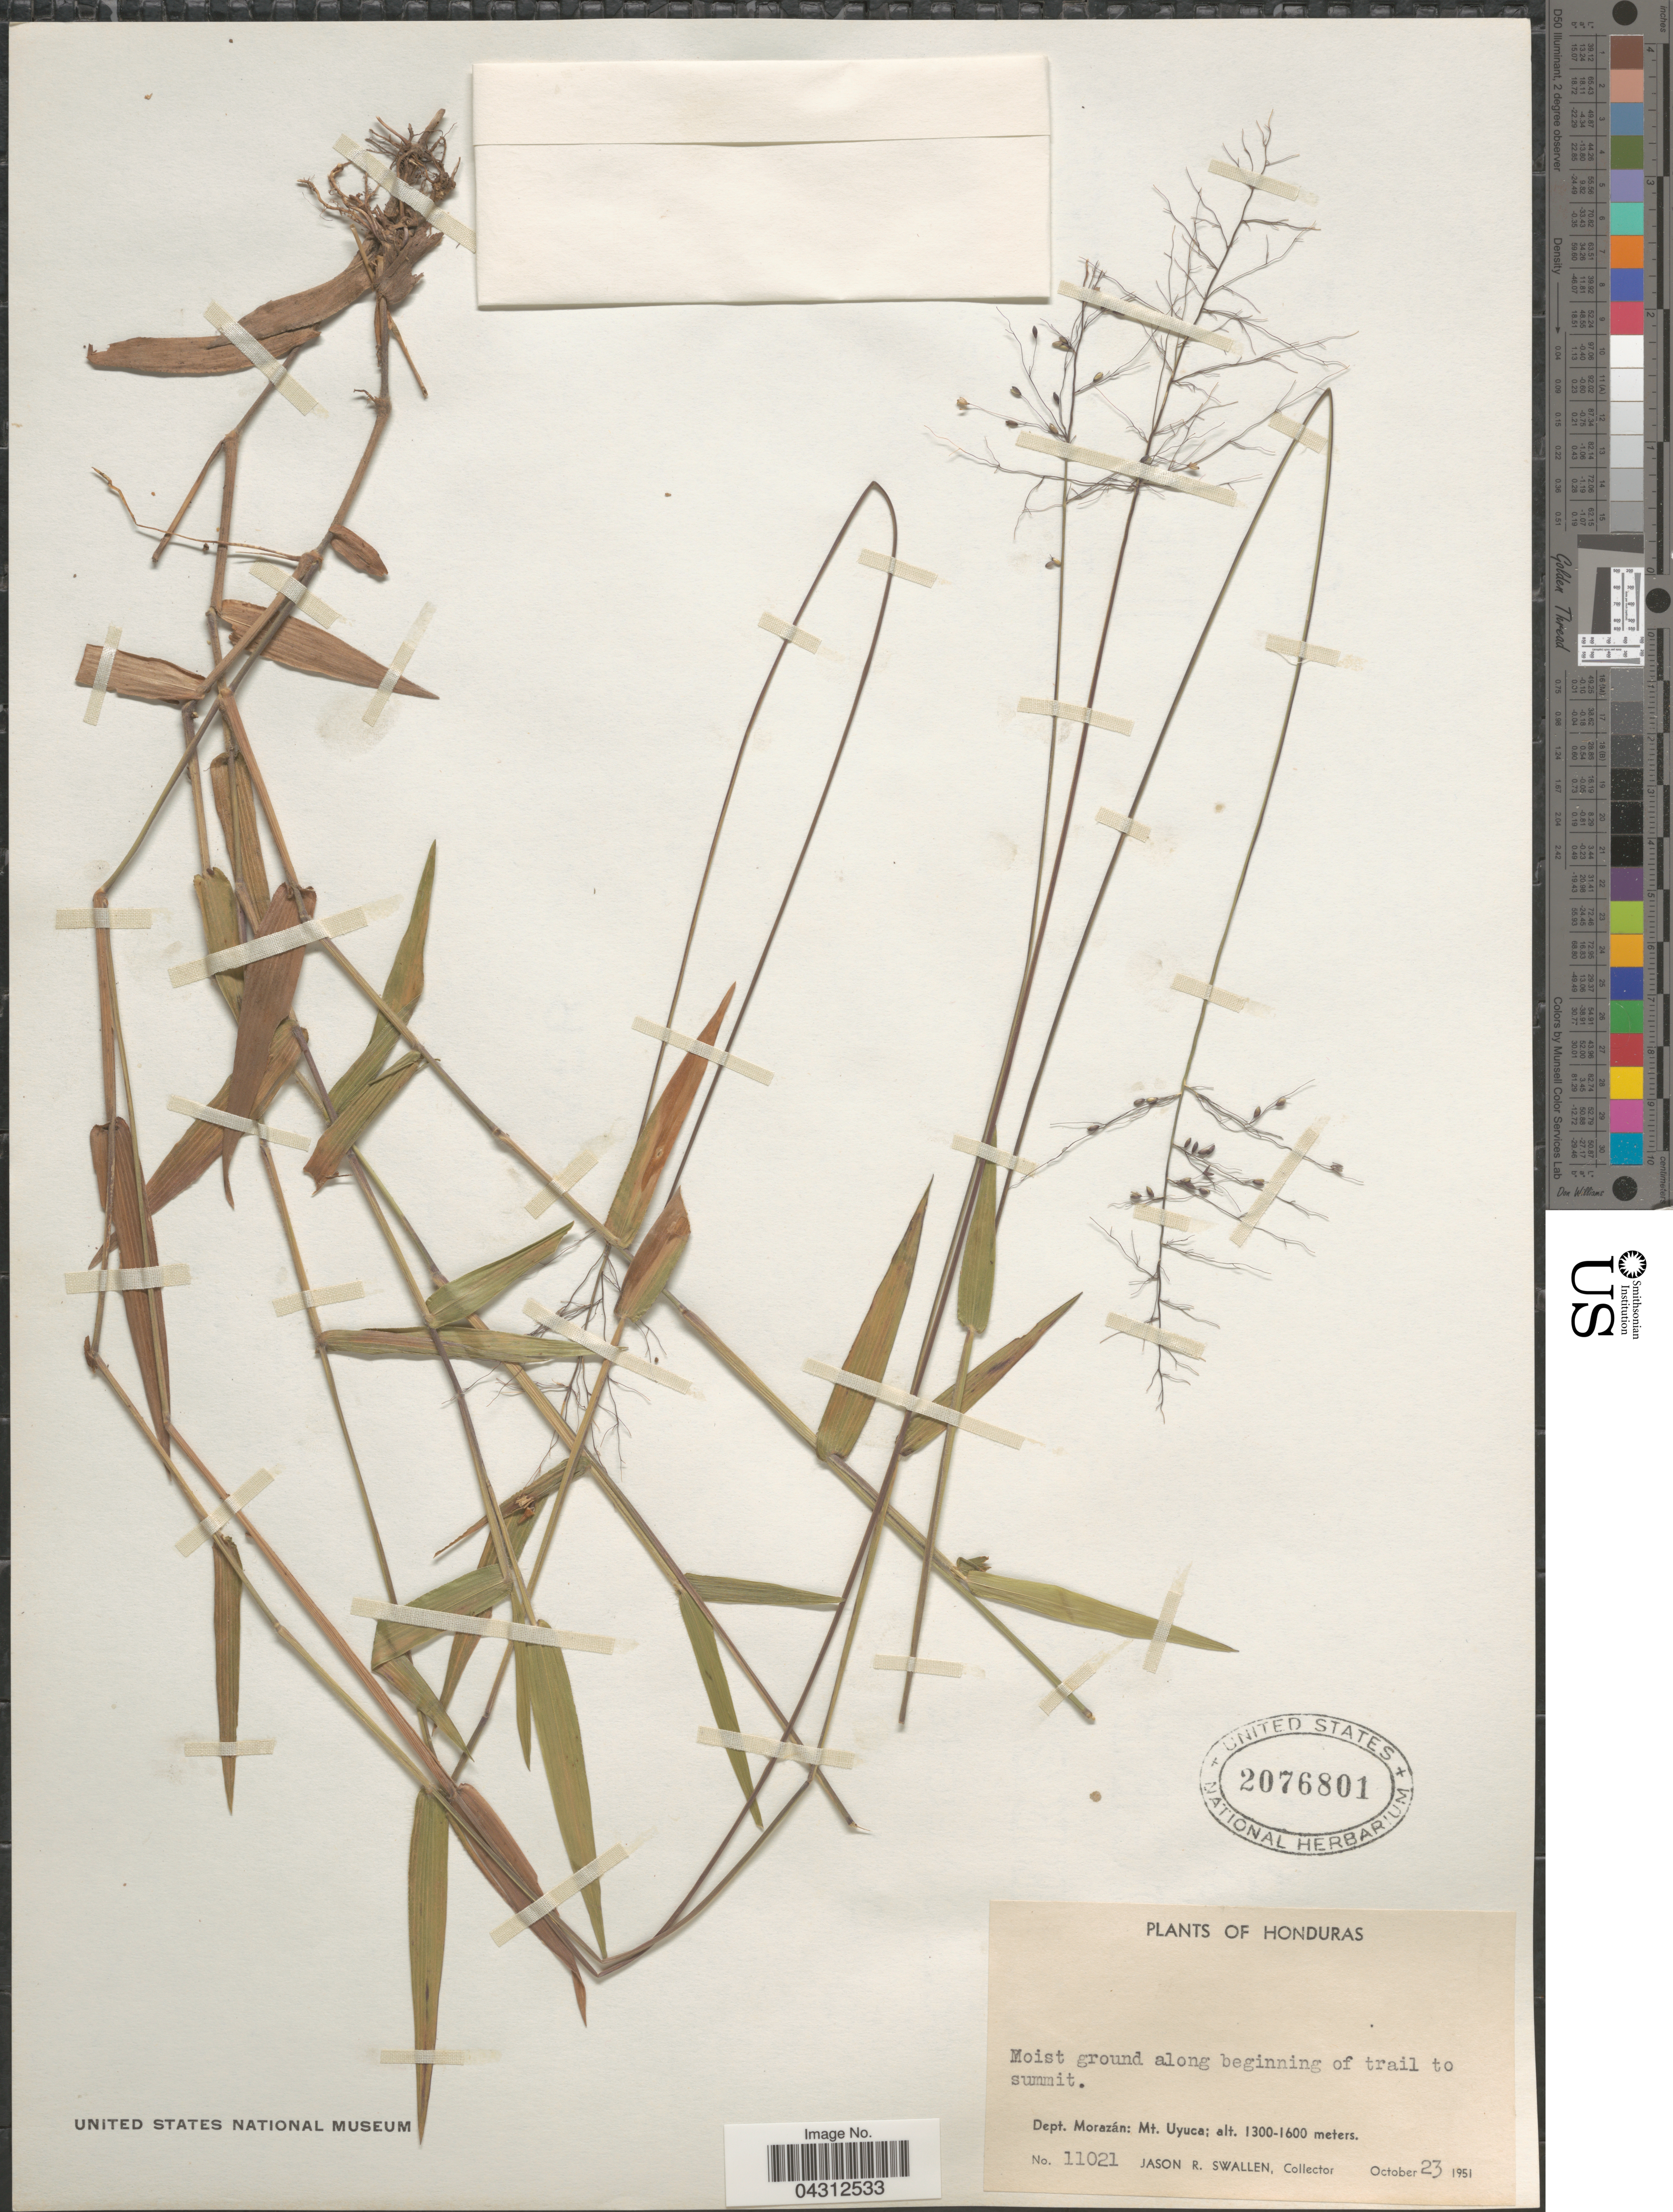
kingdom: Plantae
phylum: Tracheophyta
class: Liliopsida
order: Poales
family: Poaceae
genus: Panicum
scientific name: Panicum sp.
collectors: J. R. Swallen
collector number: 11021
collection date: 1951-10-23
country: El Salvador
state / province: Morazan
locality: Moist ground along beginning of trail to summit. Dept. Morazán: Mt. Uyuca.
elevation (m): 1300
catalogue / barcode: US 2076801